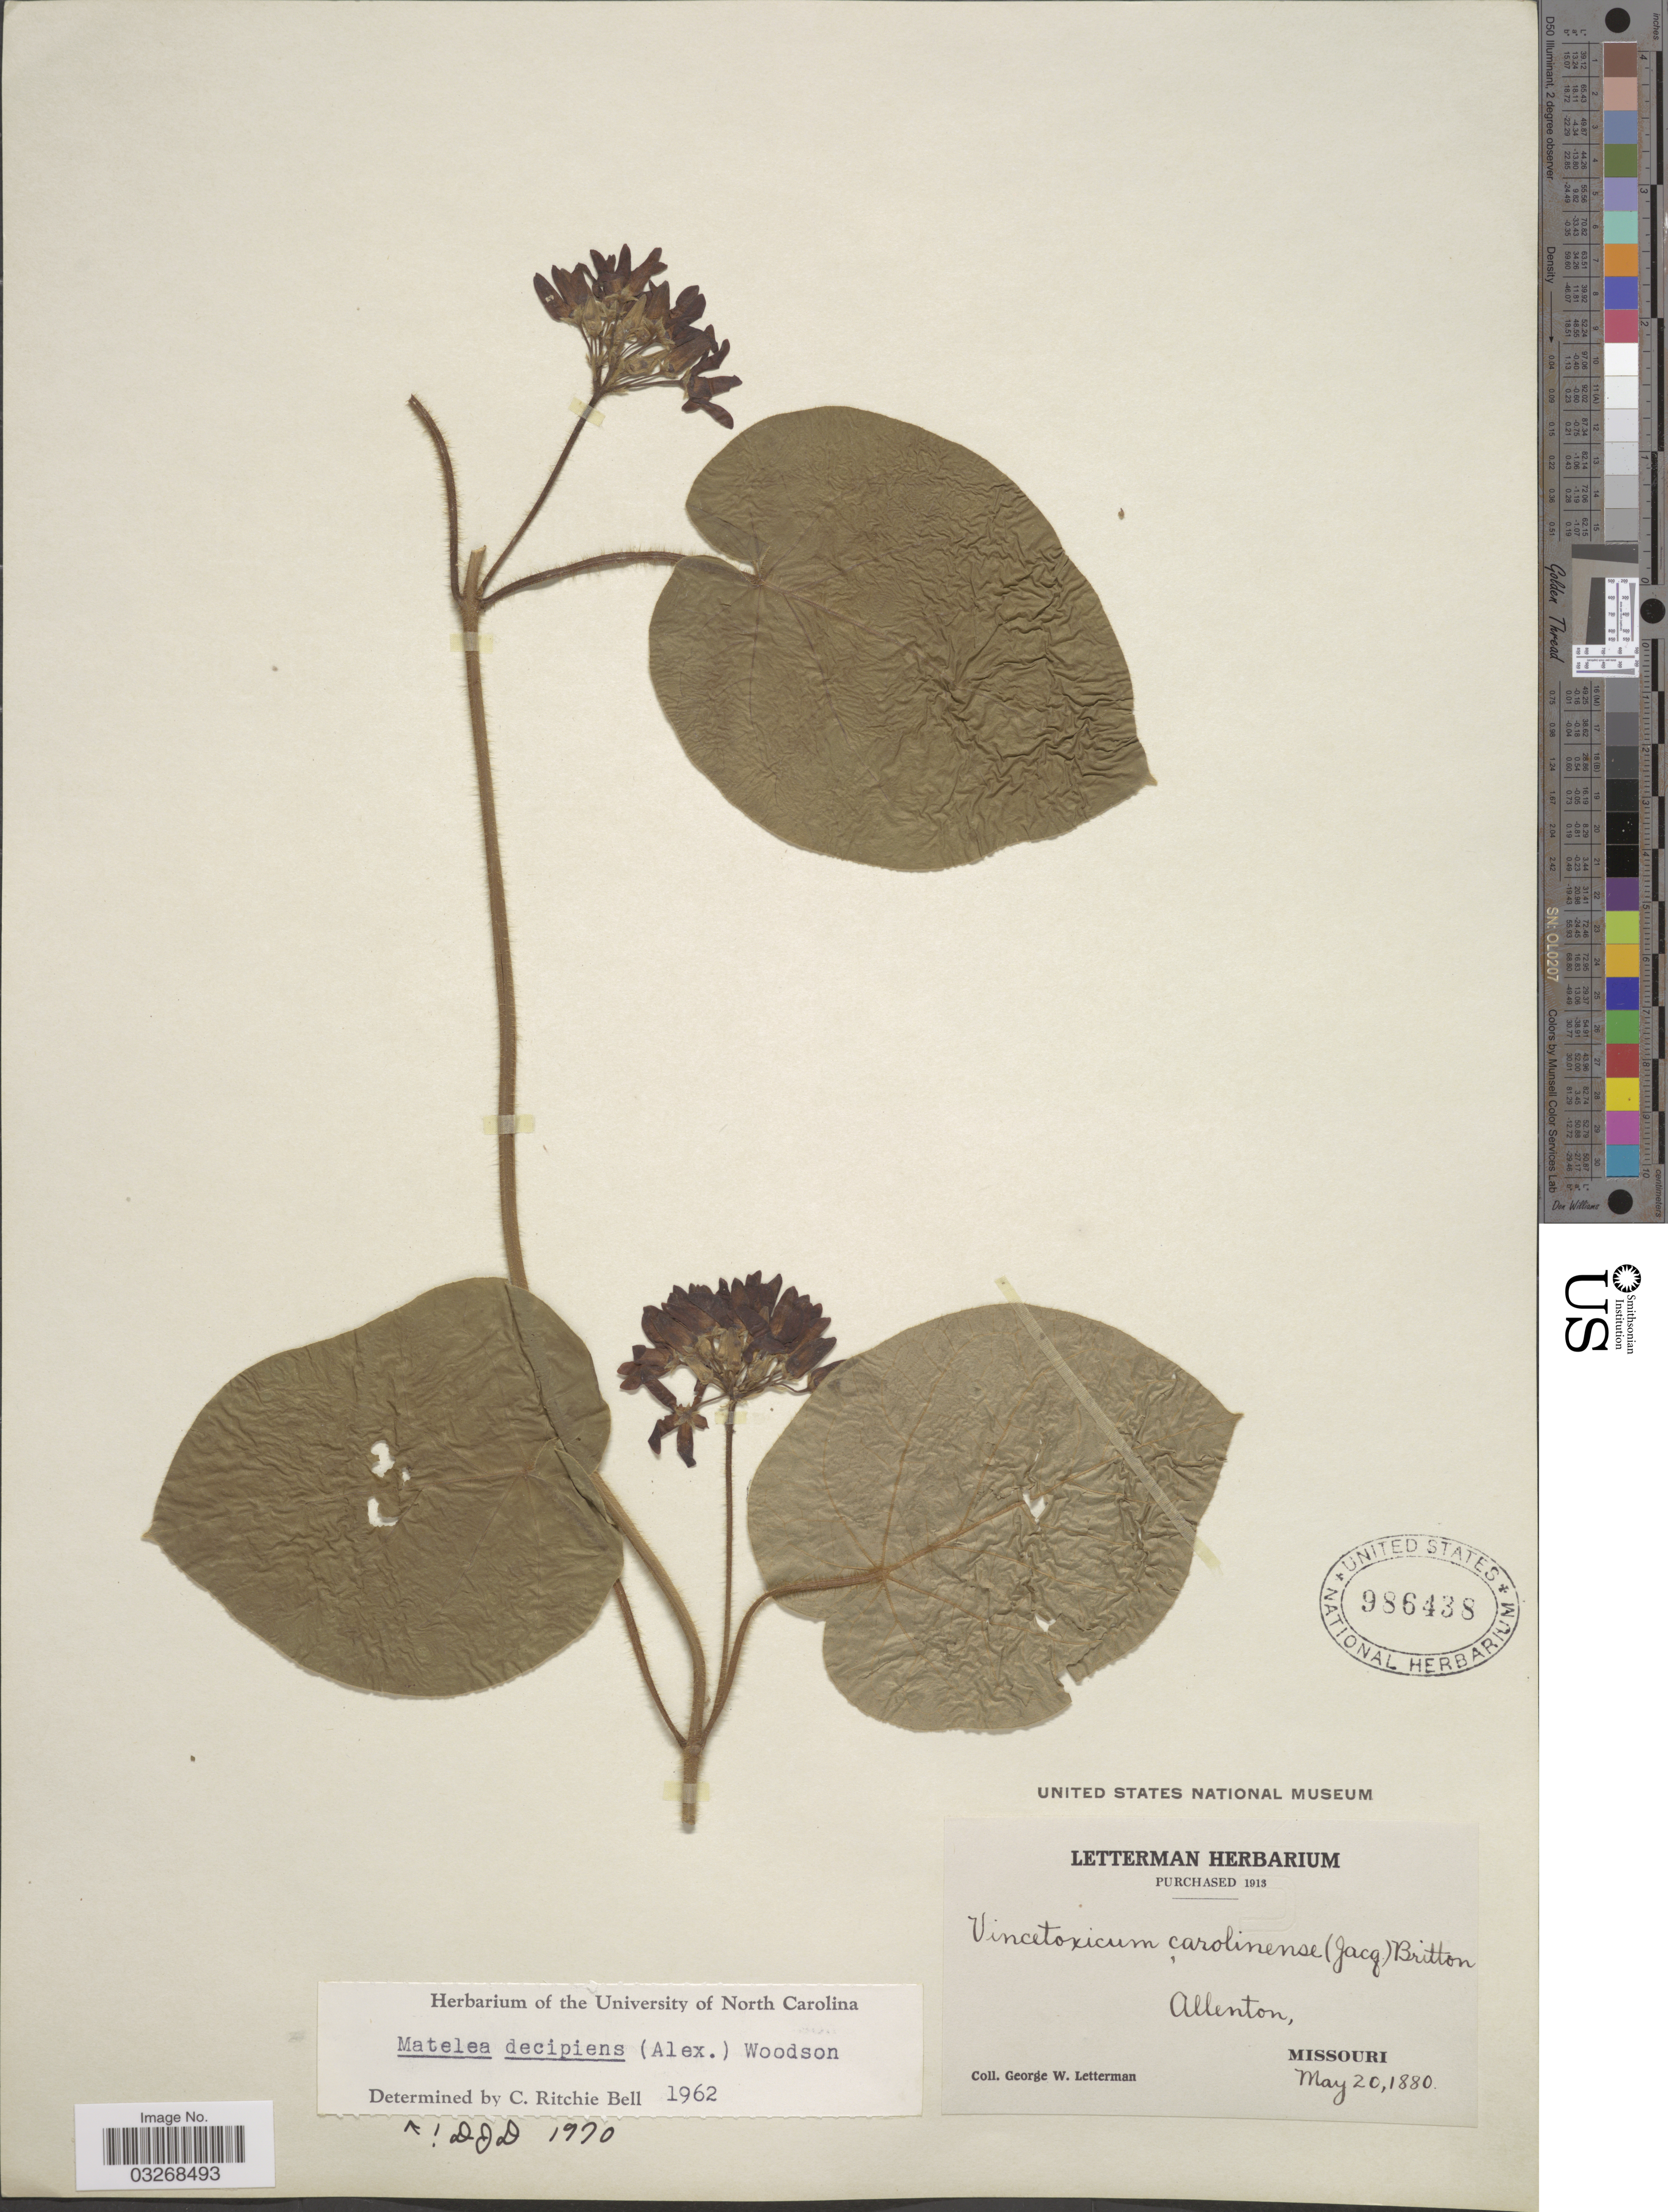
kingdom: Plantae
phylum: Tracheophyta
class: Magnoliopsida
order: Gentianales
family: Apocynaceae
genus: Matelea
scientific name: Matelea decipiens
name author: (Alexander) Woodson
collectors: G. W. Letterman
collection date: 1880-05-20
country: United States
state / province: Missouri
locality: Allenton.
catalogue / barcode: US 986438